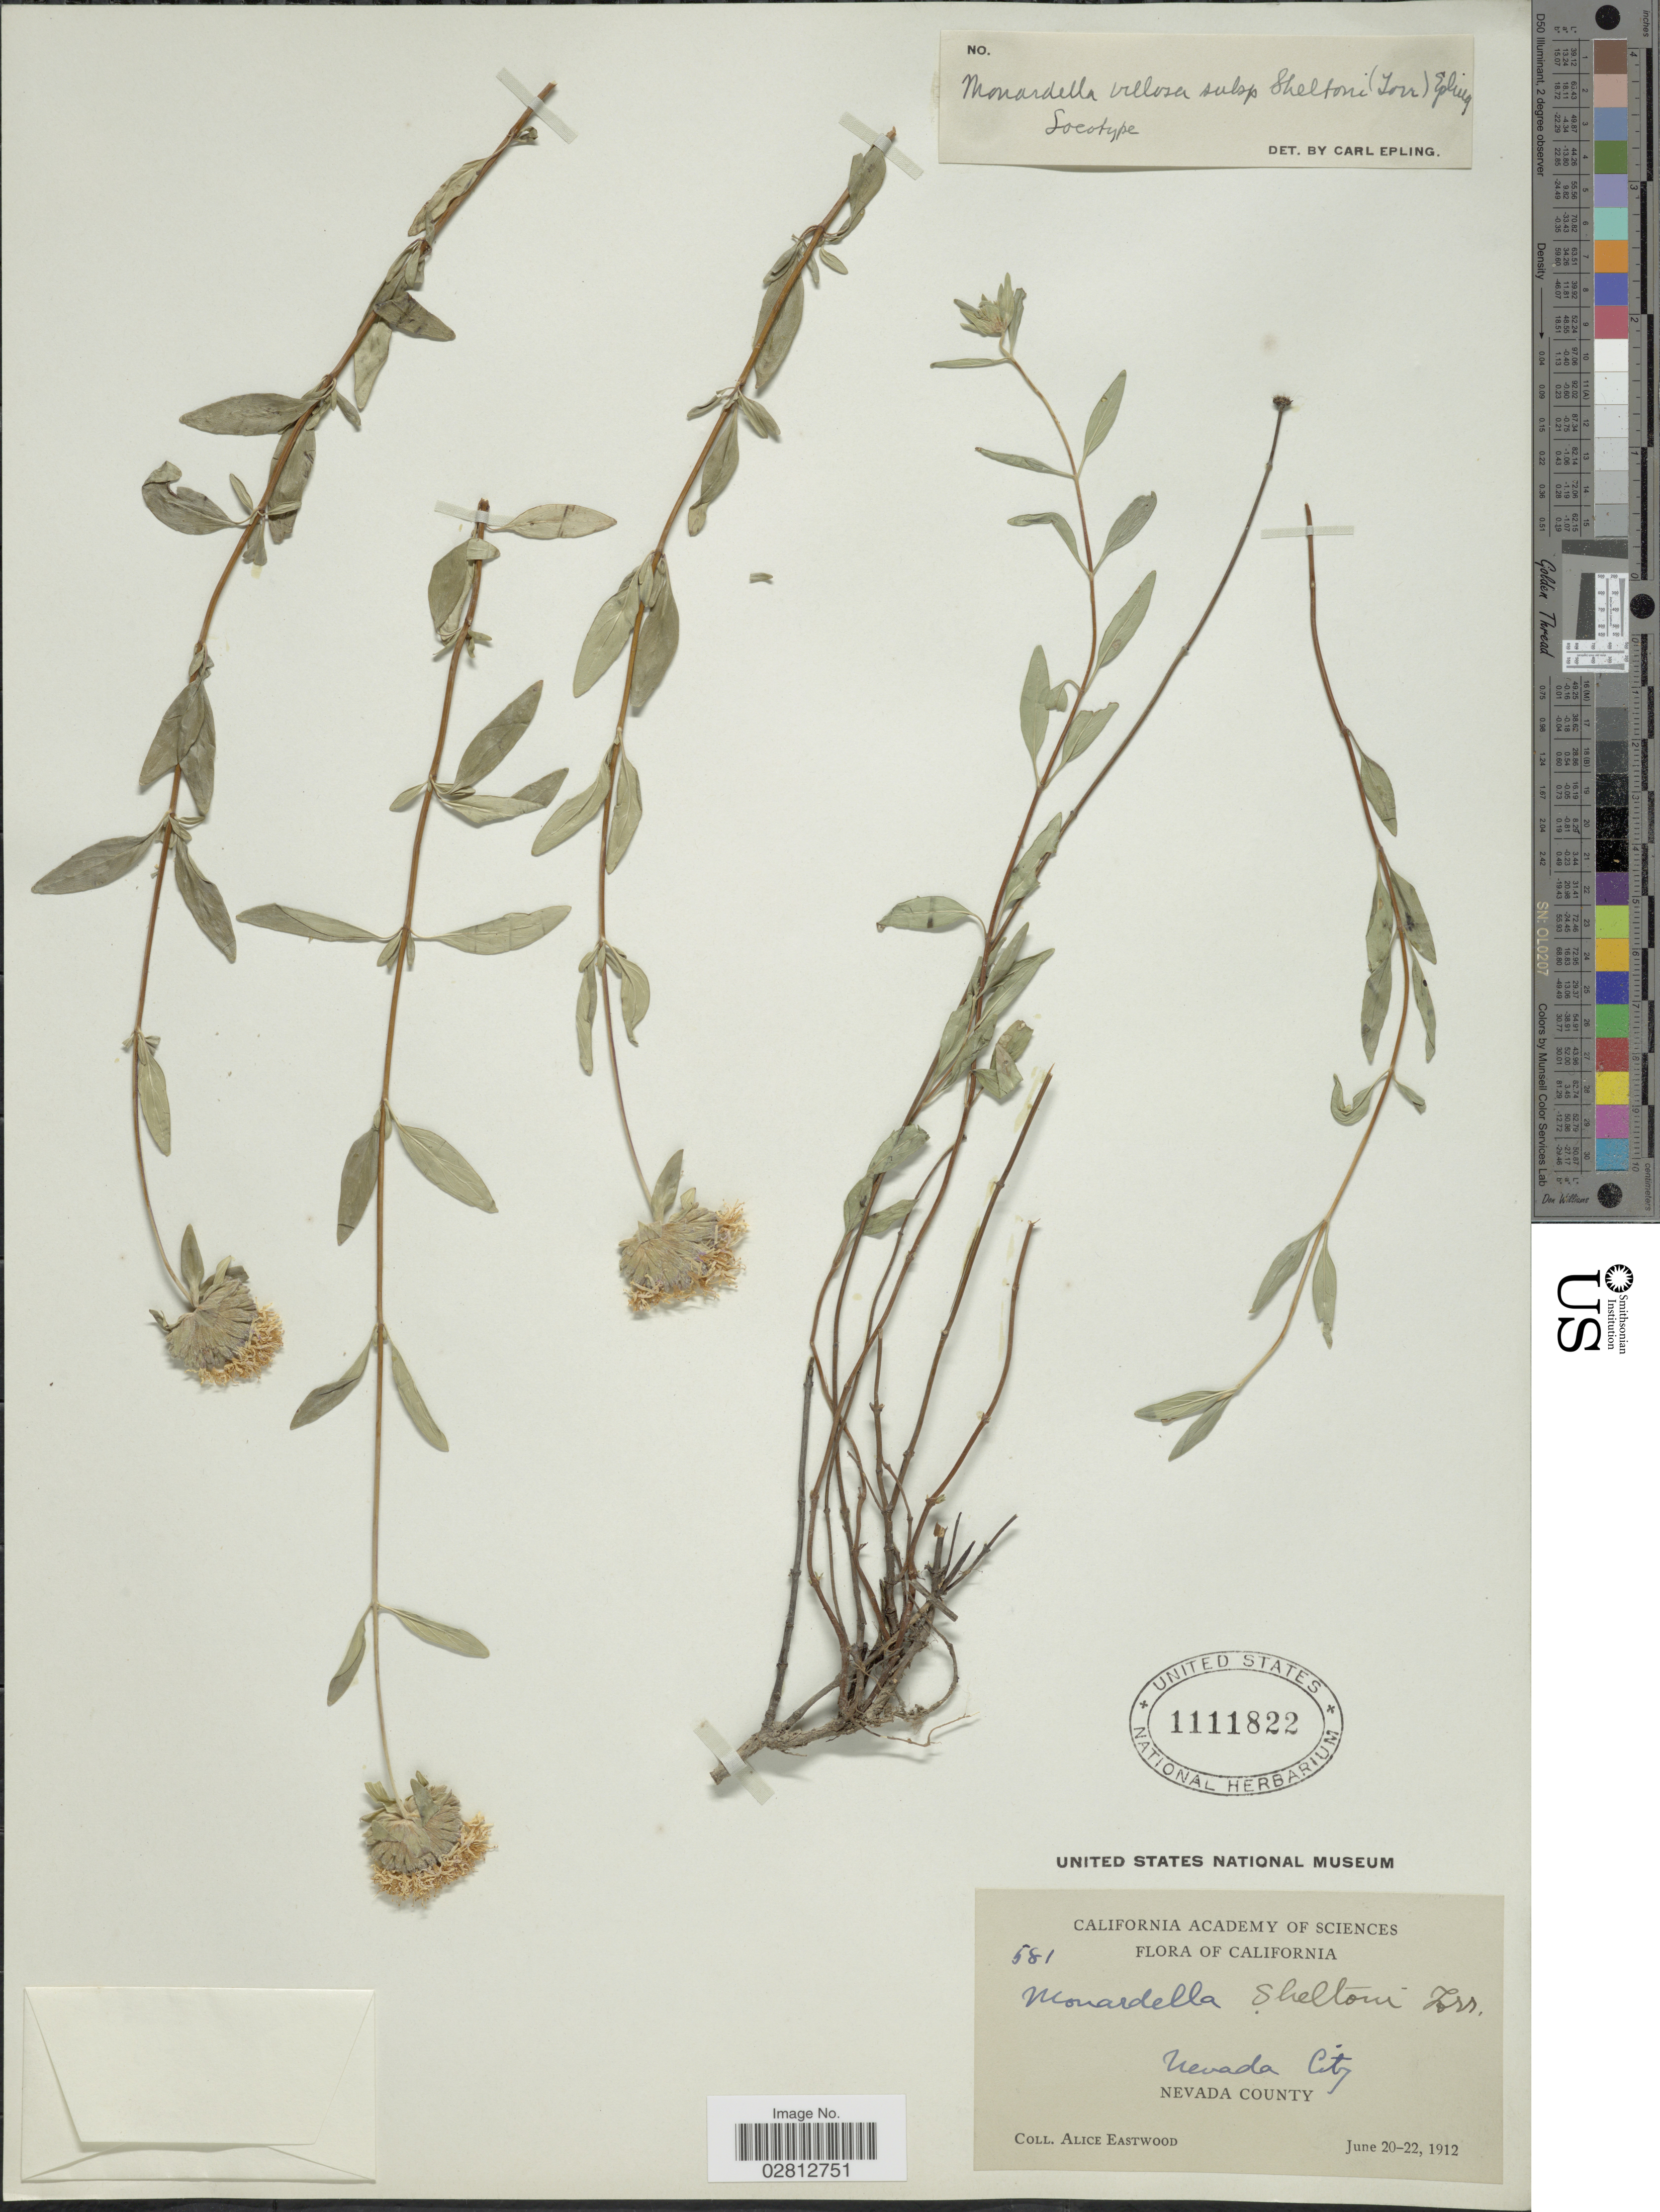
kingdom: Plantae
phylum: Tracheophyta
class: Magnoliopsida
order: Lamiales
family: Lamiaceae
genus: Monardella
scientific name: Monardella villosa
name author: Benth.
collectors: A. Eastwood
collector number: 581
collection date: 1912-06-20/1912-06-22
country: United States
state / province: California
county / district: Nevada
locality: Nevada City, Nevada County.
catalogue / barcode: US 1111822